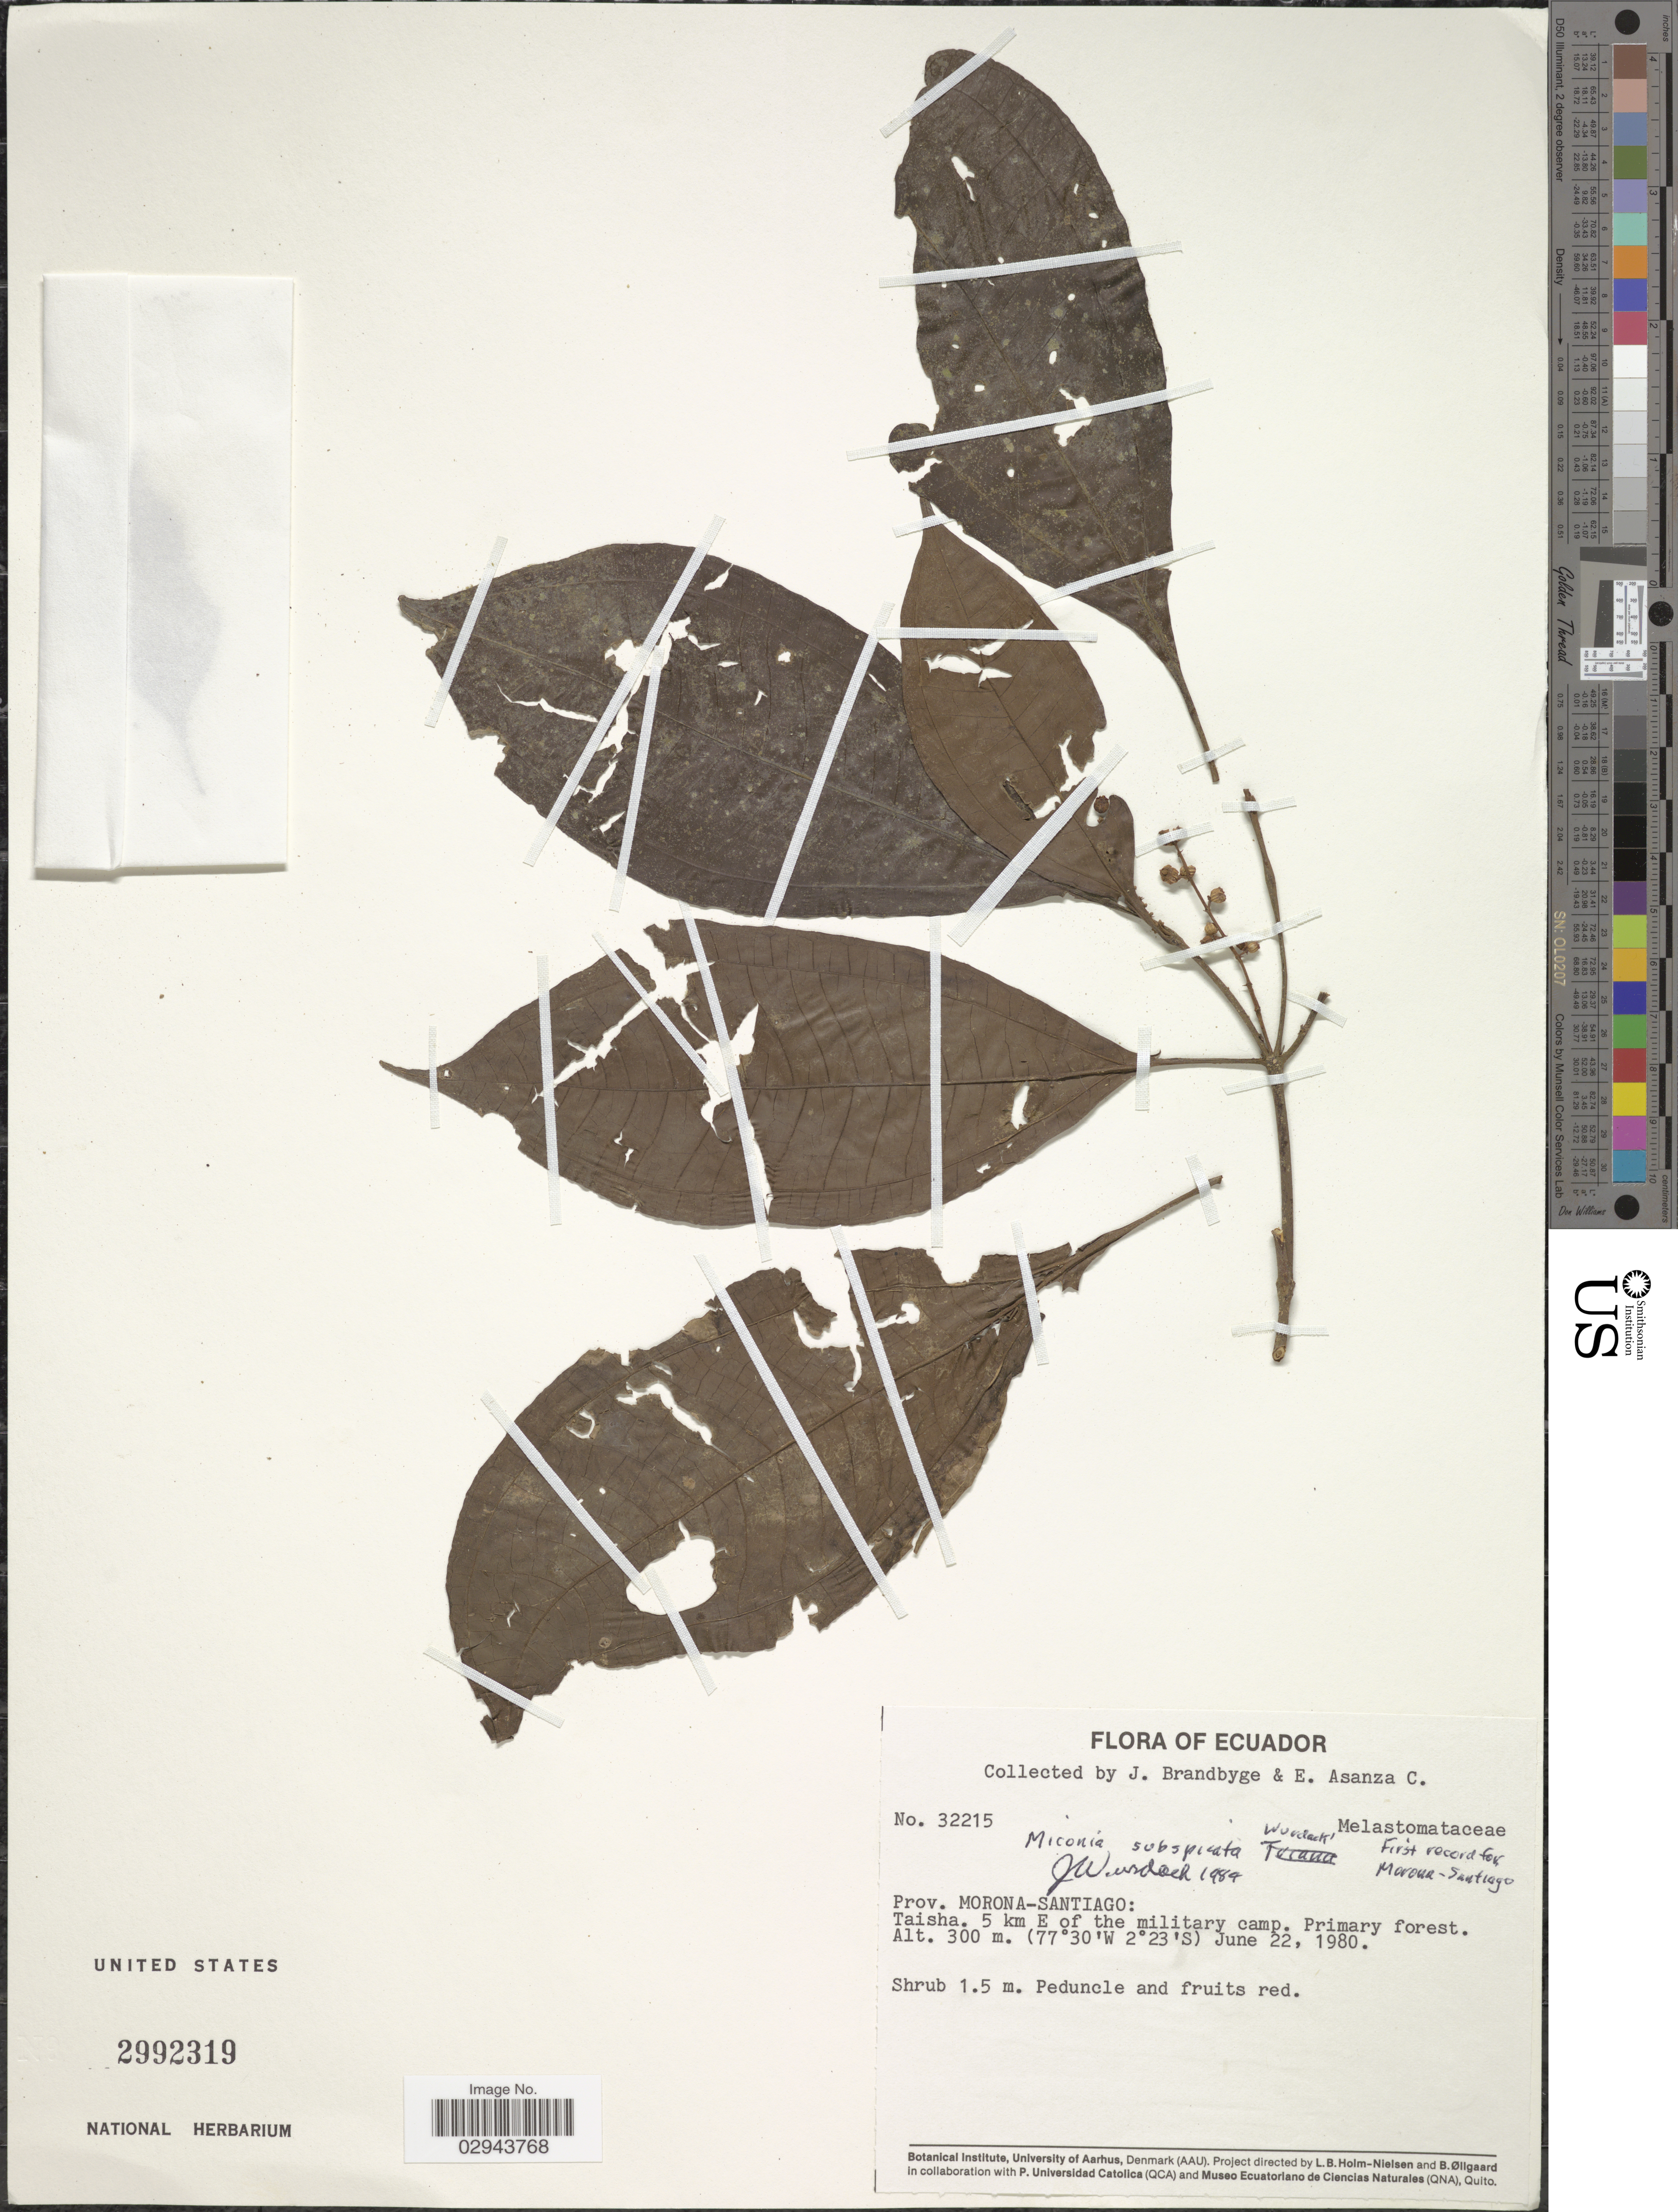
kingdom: Plantae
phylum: Tracheophyta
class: Magnoliopsida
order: Myrtales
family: Melastomataceae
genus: Miconia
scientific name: Miconia subspicata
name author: Wurdack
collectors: J. Brandbyge & E. Asanza C.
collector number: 32215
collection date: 1980-06-22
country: Ecuador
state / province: Morona-Santiago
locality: Taisha. 5 km E of the military camp.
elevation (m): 300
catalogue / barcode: US 2992319